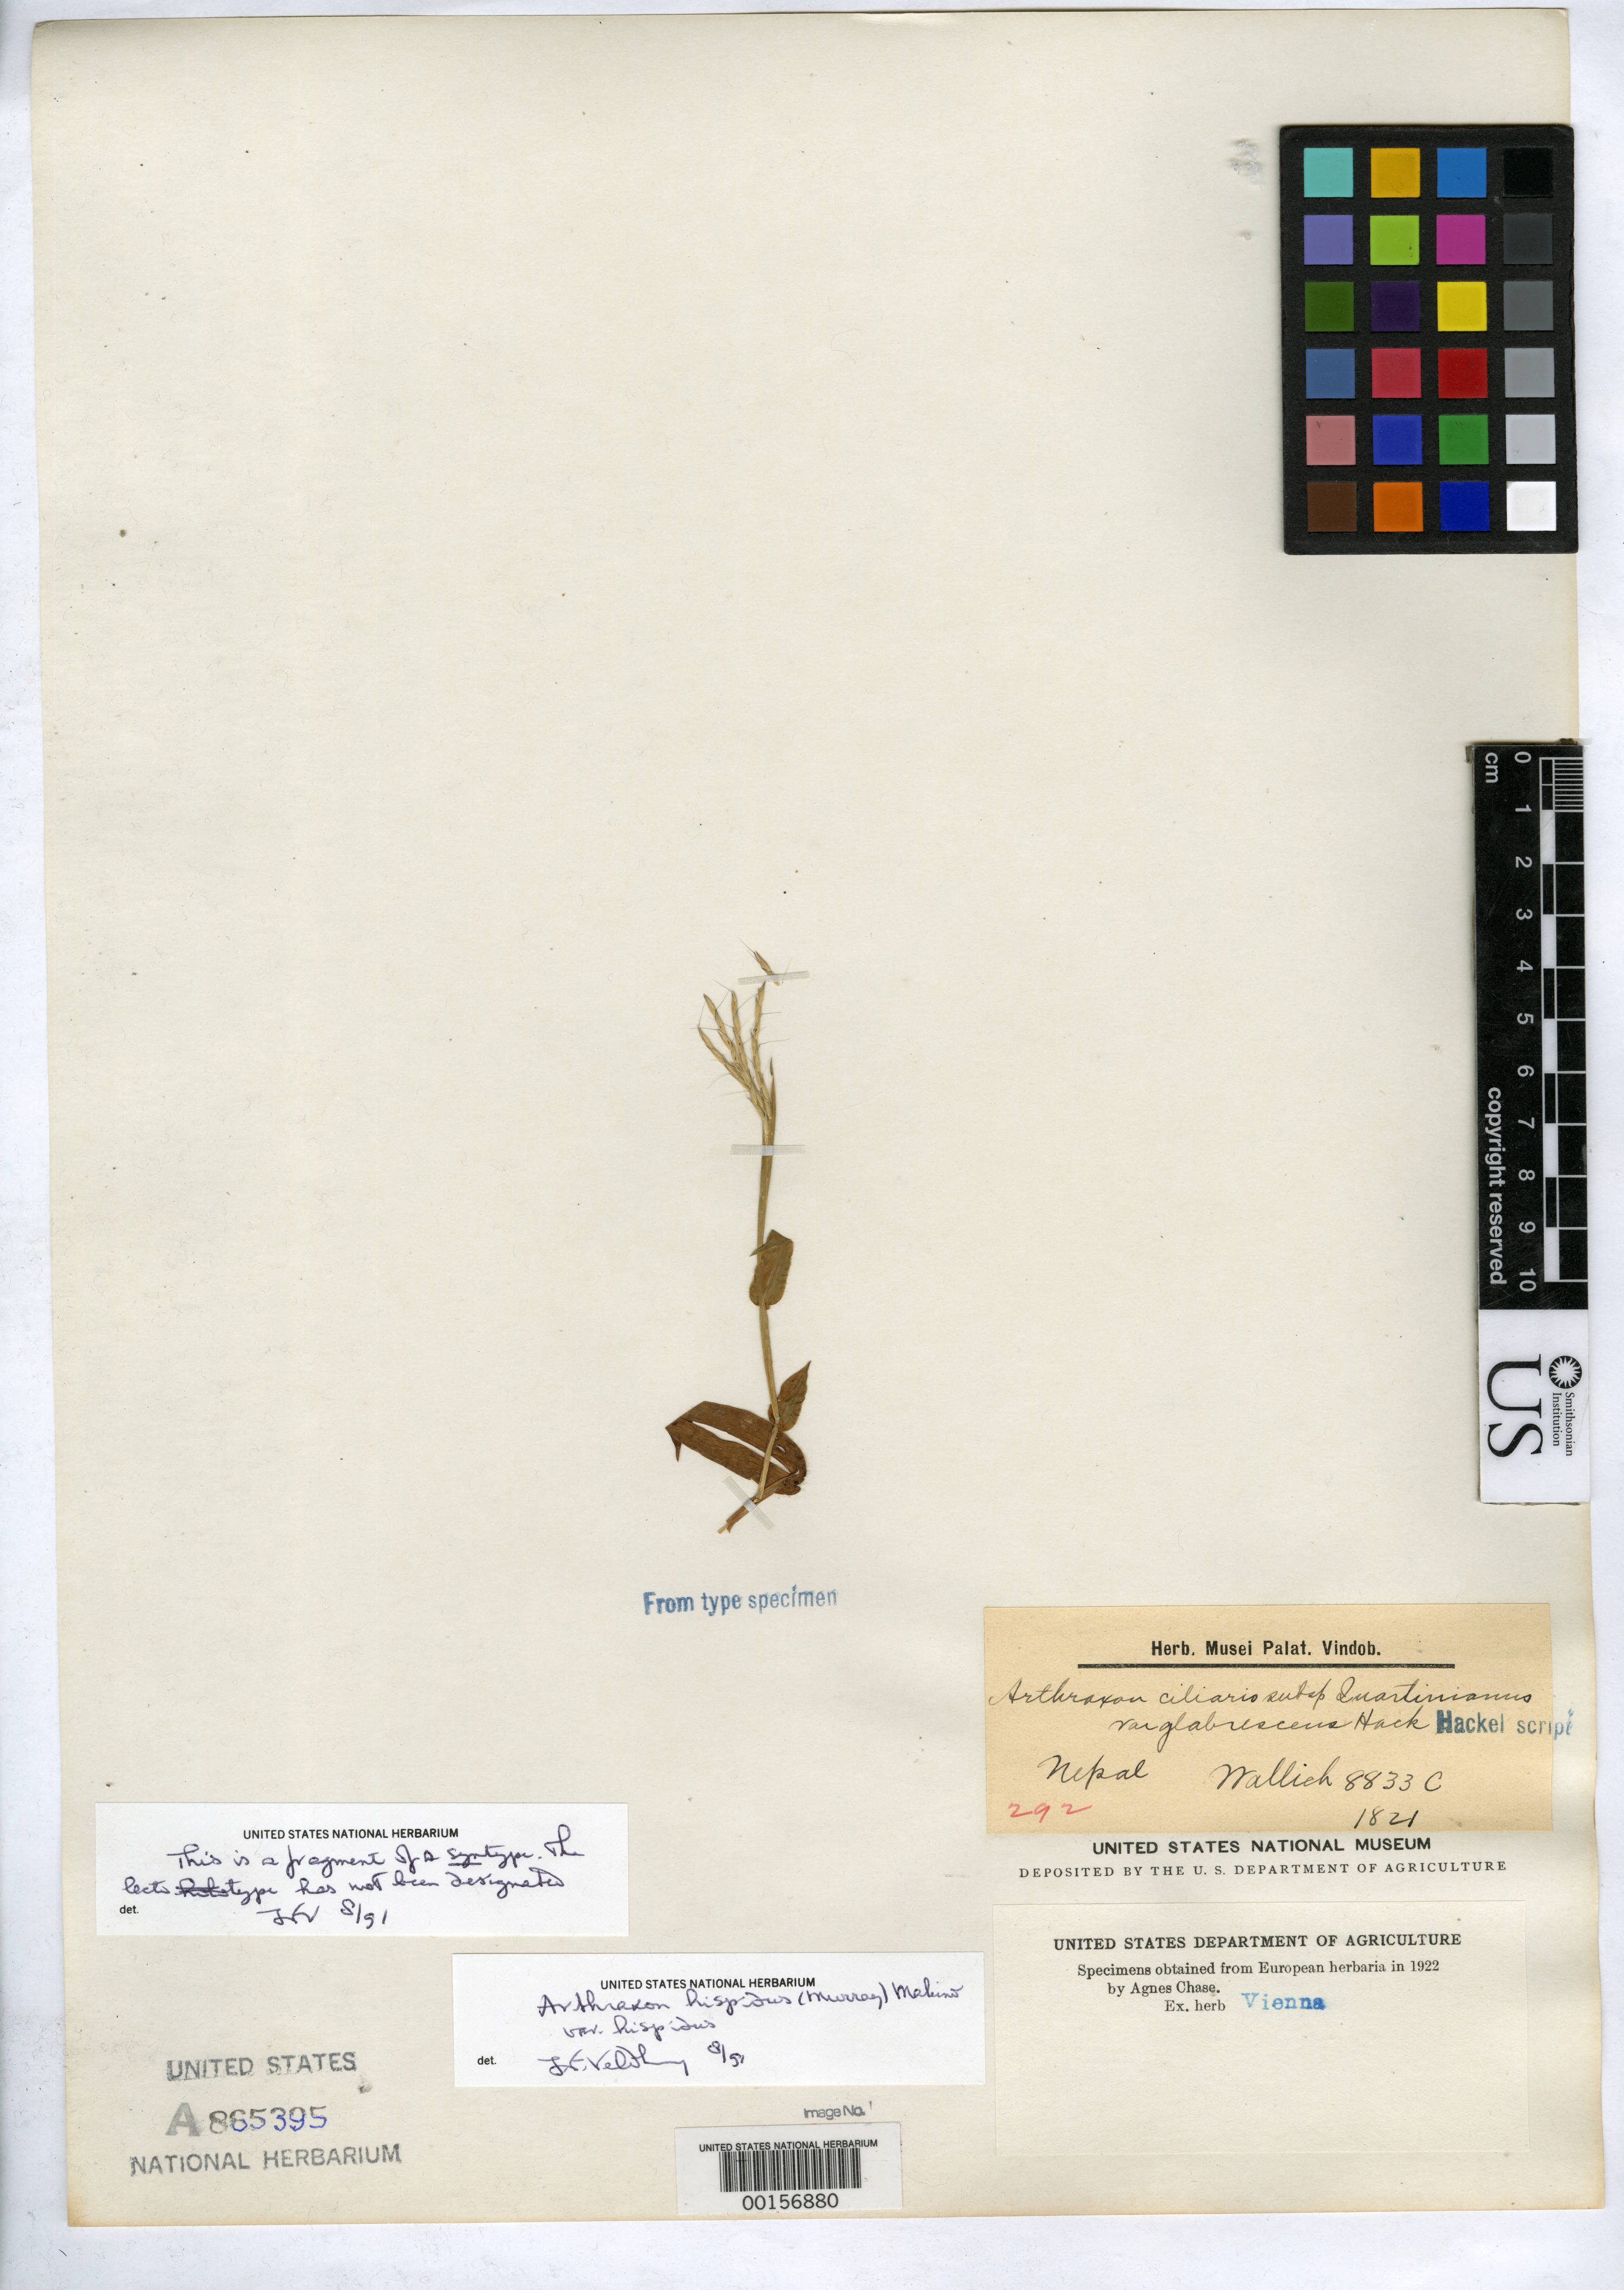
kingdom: Plantae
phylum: Tracheophyta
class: Liliopsida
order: Poales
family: Poaceae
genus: Arthraxon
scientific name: Arthraxon ciliaris subsp. quartinianus var. glabrescens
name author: Hack. in A. DC.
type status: Type Fragment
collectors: N. Wallich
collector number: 8833c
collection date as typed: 1821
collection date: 1821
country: Nepal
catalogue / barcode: US 865395A